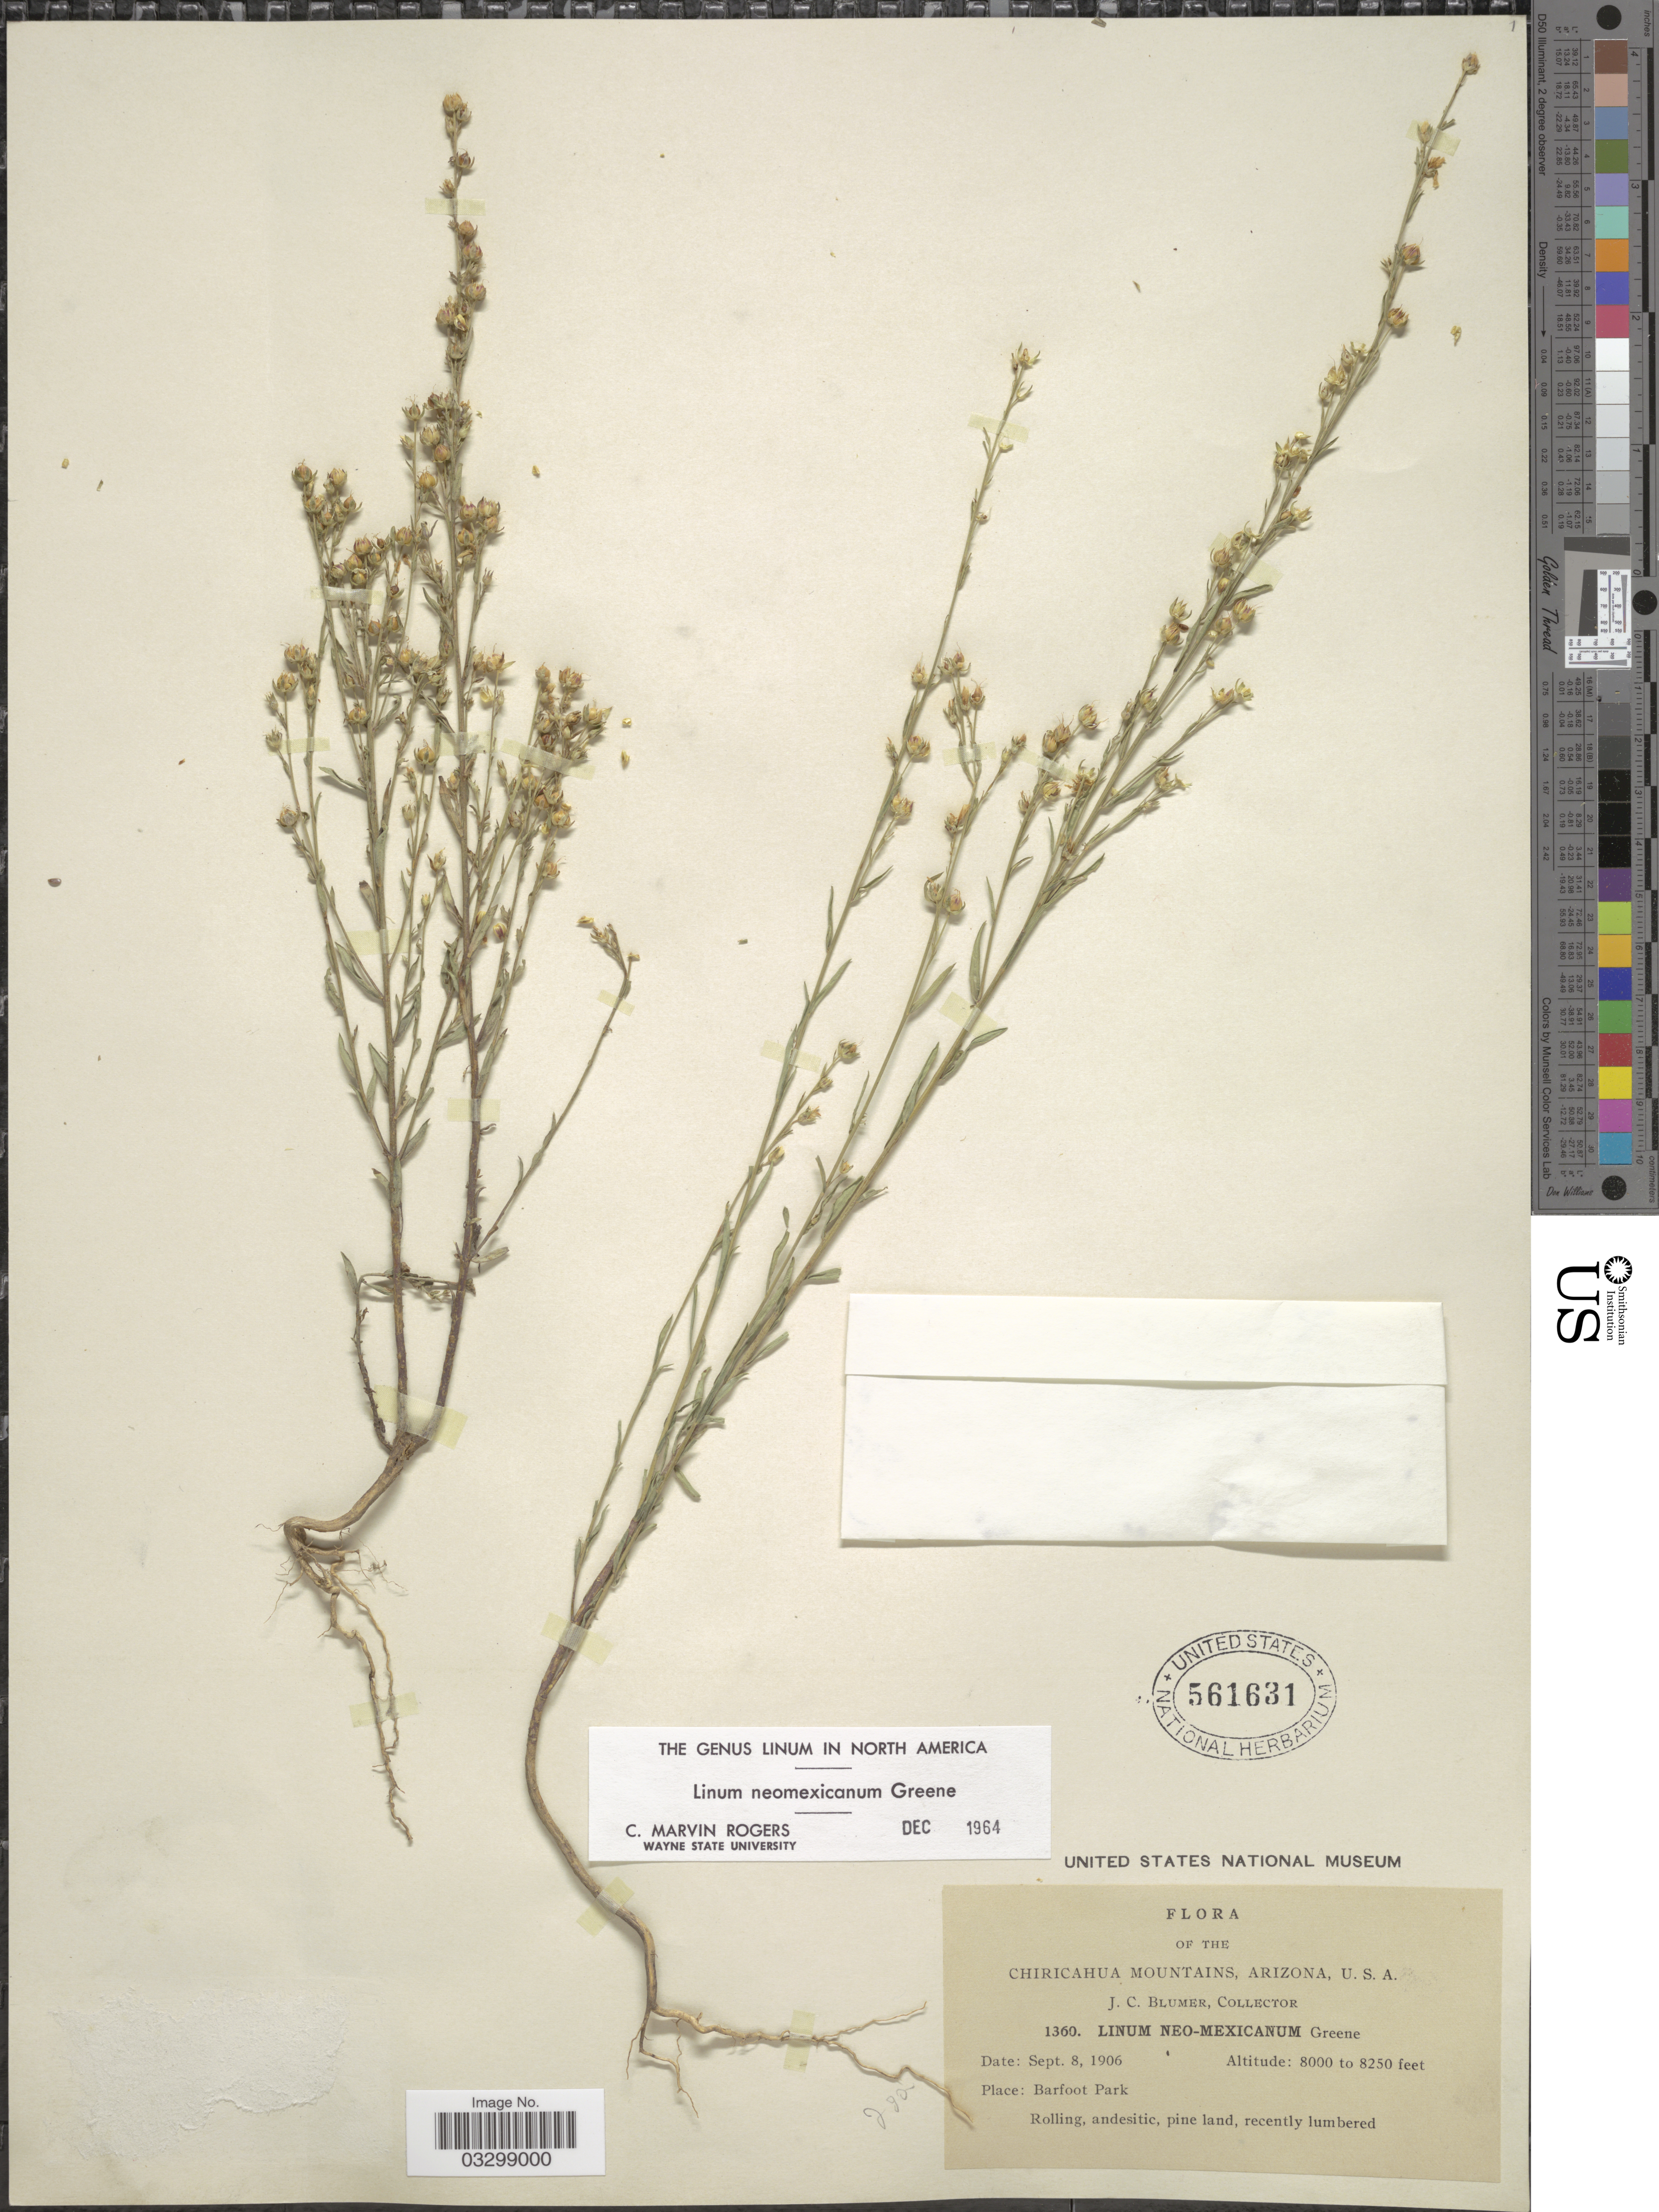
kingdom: Plantae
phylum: Tracheophyta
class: Magnoliopsida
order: Malpighiales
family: Linaceae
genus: Linum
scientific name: Linum neomexicanum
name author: Greene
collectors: J. C. Blumer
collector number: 1360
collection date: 1906-09-08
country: United States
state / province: Arizona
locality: Chiricahua Mountains. Barfoot Park.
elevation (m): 2438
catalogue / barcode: US 561631